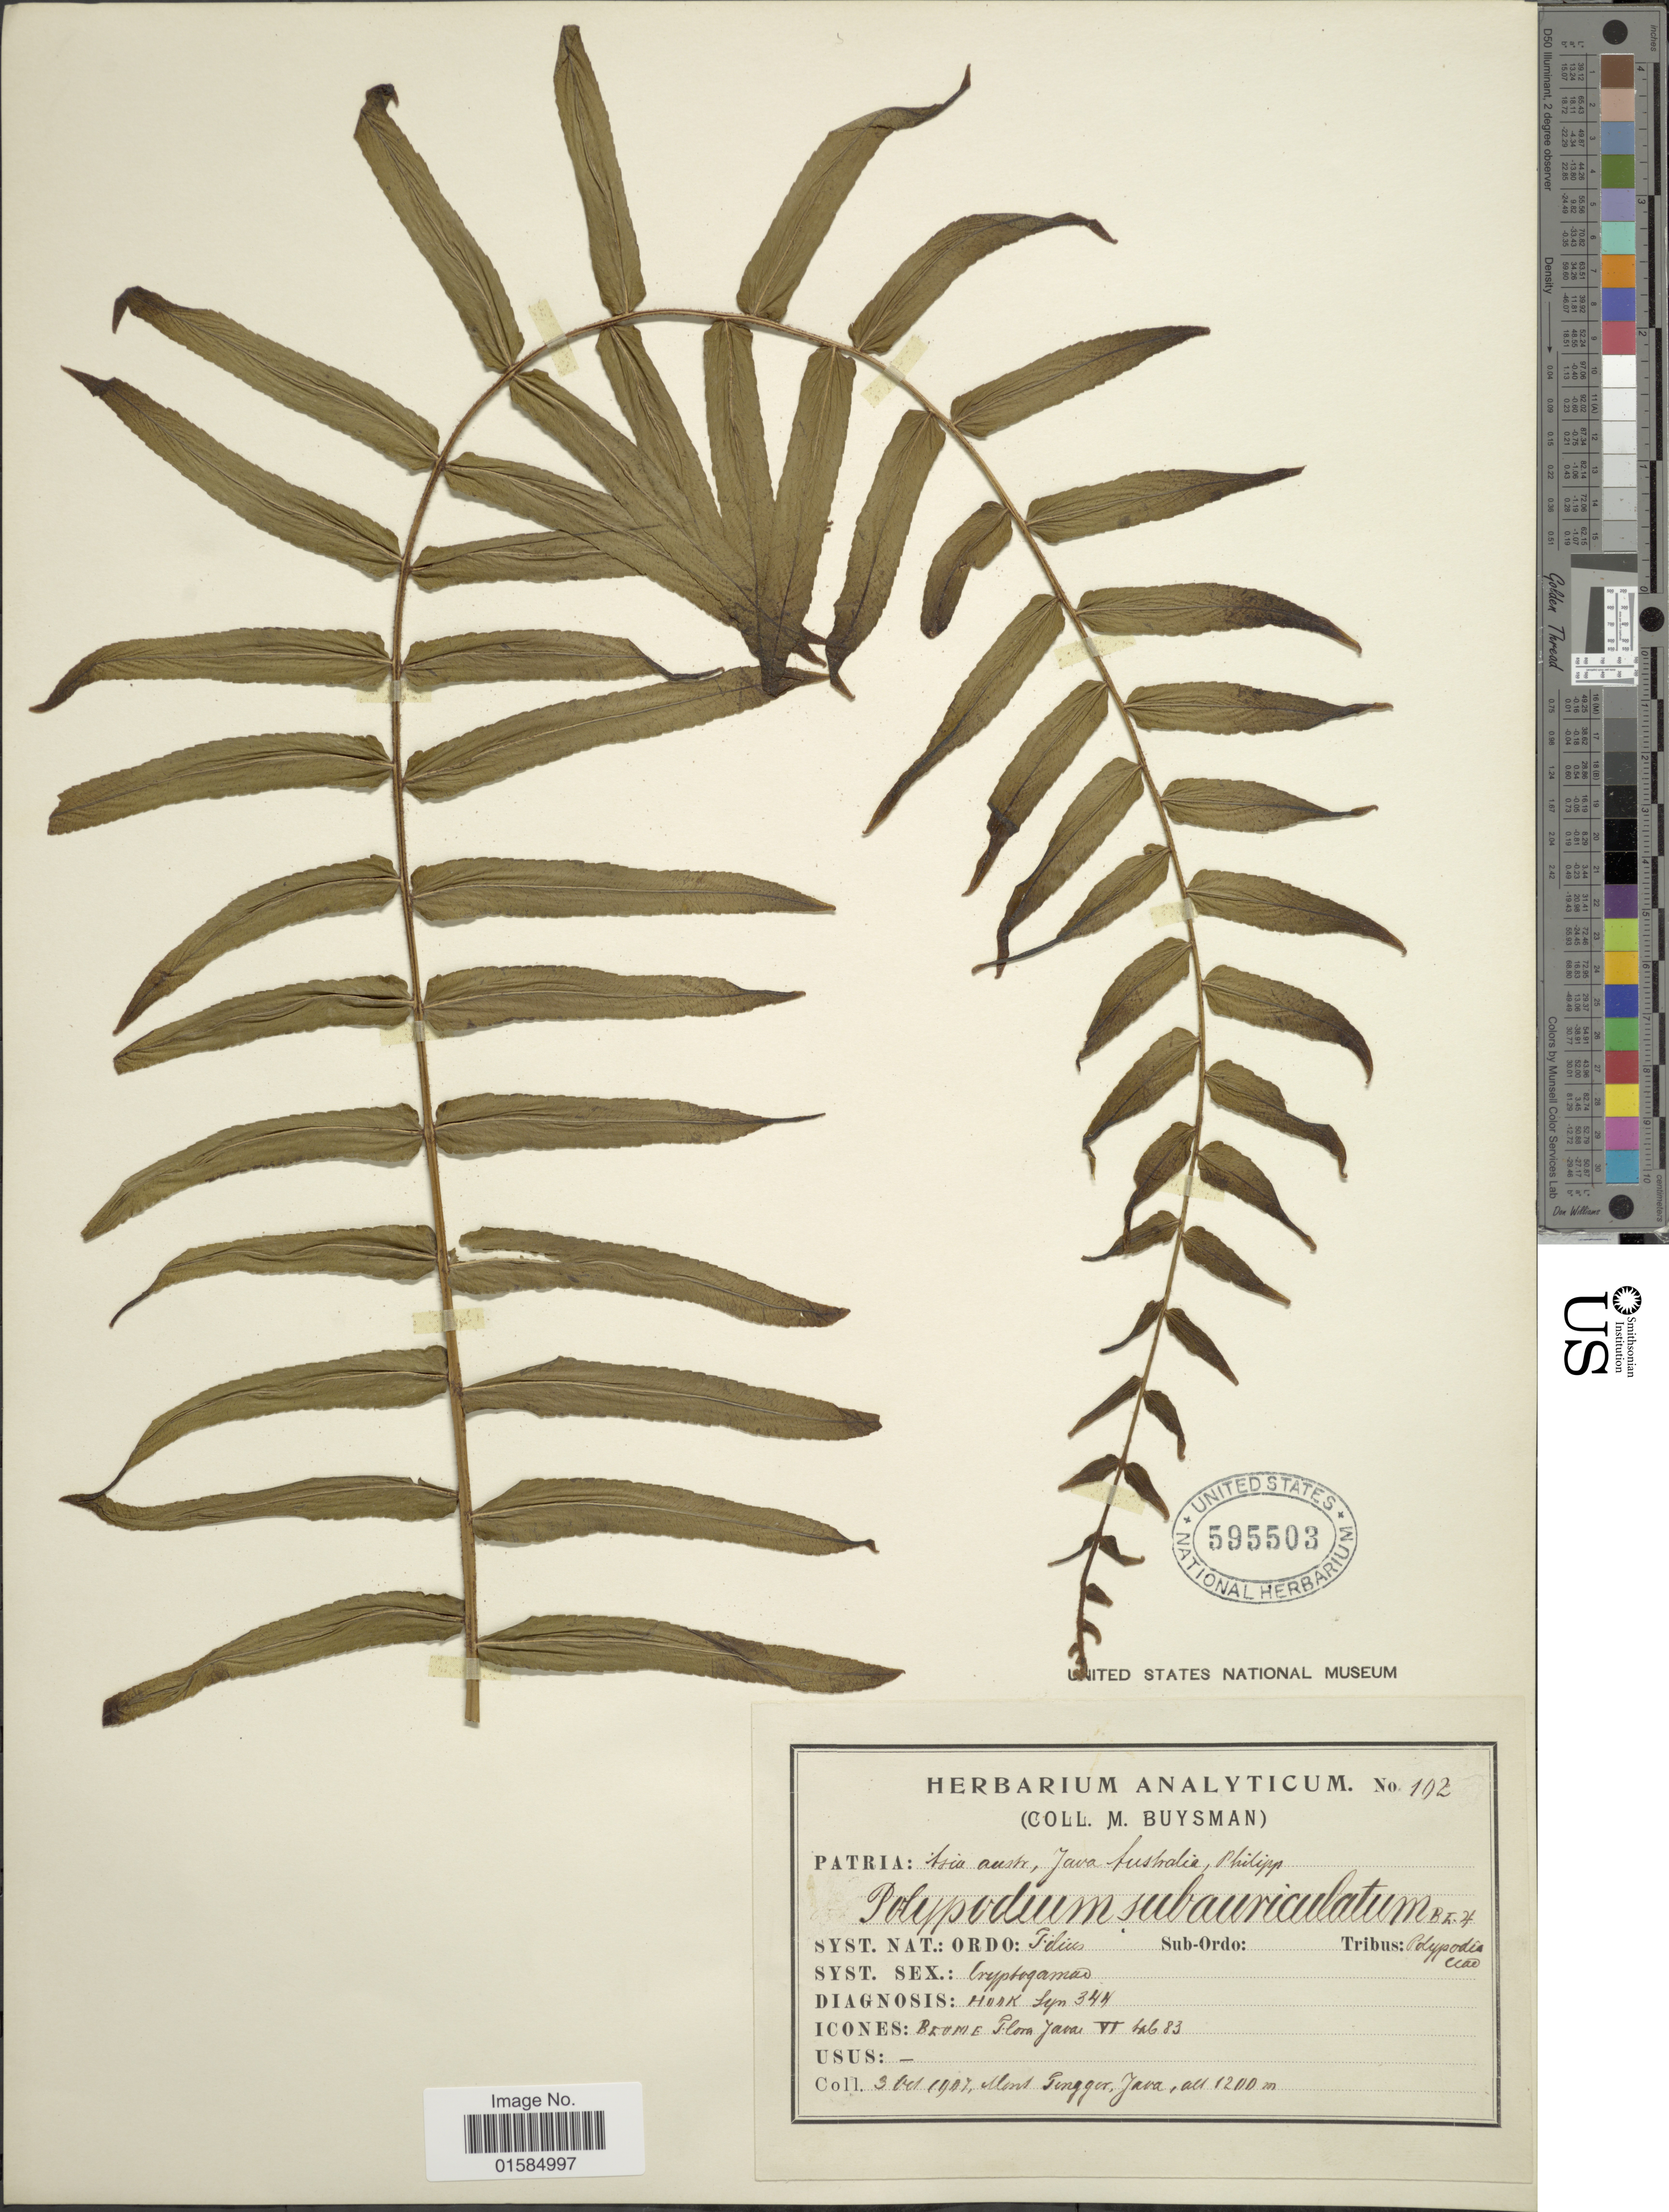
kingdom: Plantae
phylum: Tracheophyta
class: Polypodiopsida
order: Polypodiales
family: Polypodiaceae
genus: Goniophlebium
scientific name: Goniophlebium subauriculatum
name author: (Blume) C. Presl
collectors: M. Buysman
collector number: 192*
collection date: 1907-10-03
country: Indonesia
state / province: Java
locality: Mont Tennger Java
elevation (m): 1200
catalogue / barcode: US 595503